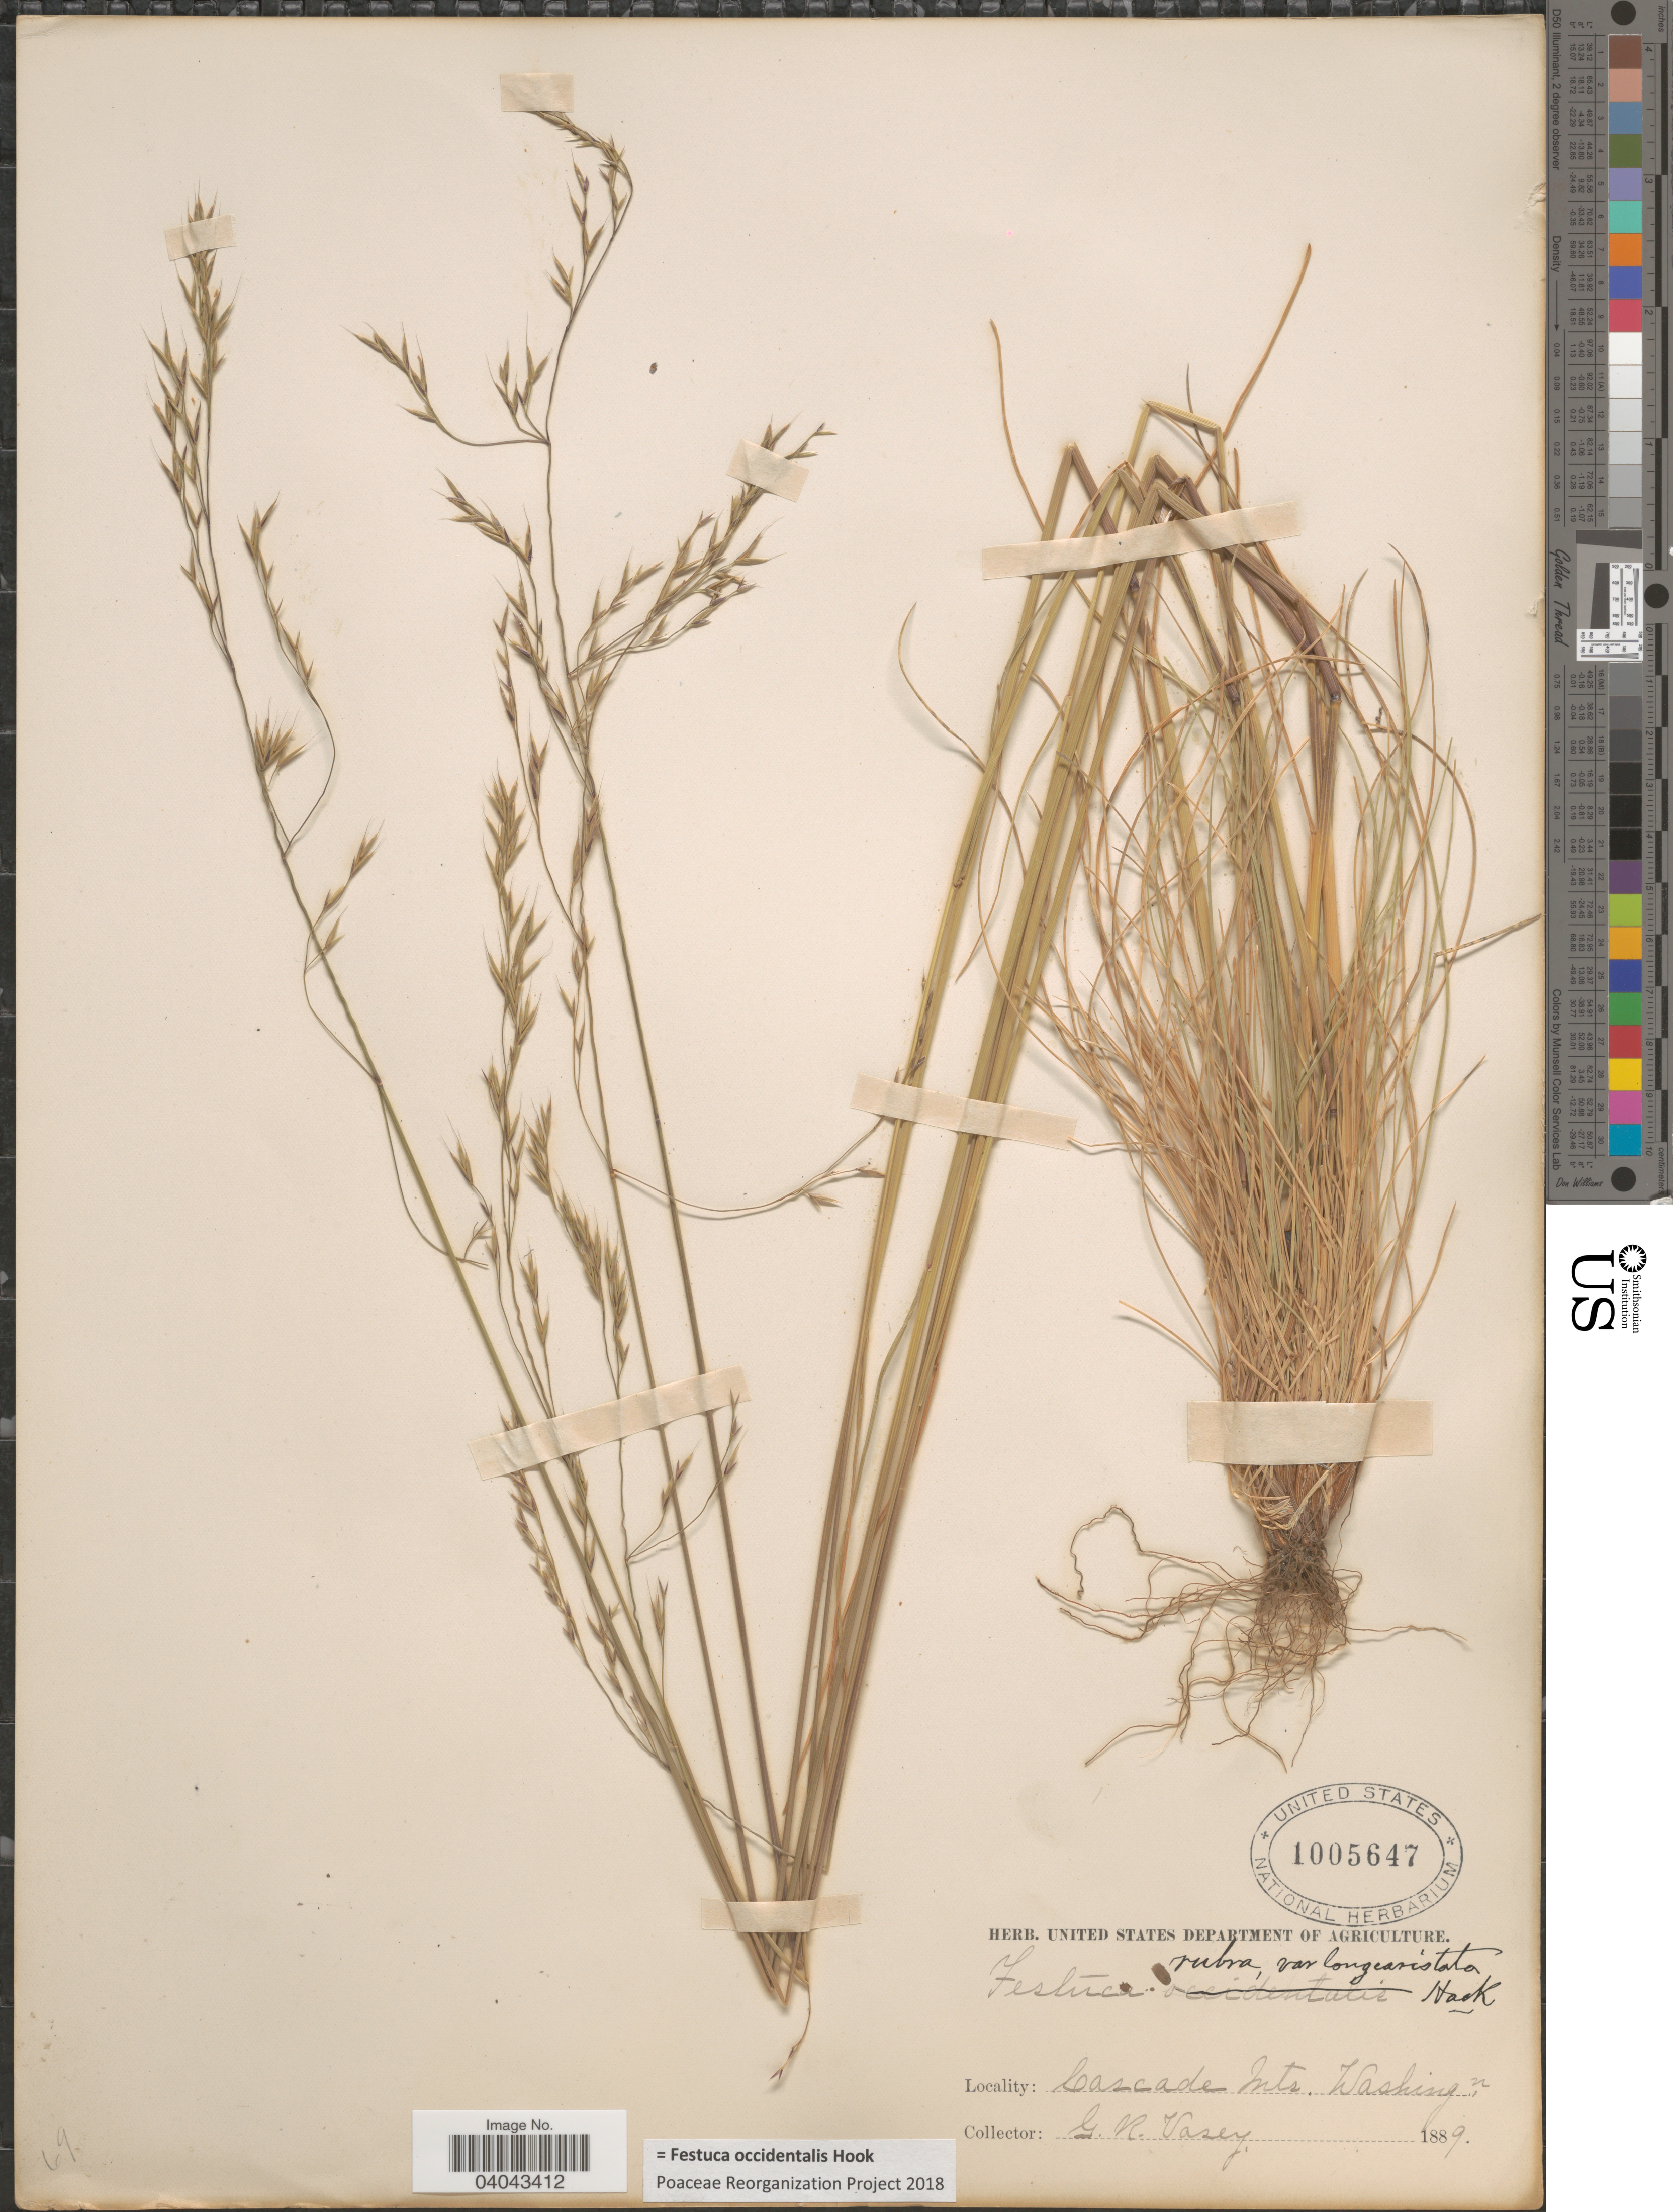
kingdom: Plantae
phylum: Tracheophyta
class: Liliopsida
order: Poales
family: Poaceae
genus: Festuca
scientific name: Festuca occidentalis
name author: Hook.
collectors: G. R. Vasey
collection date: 1889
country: United States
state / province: Washington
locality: Cascade Mts.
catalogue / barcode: US 1005647